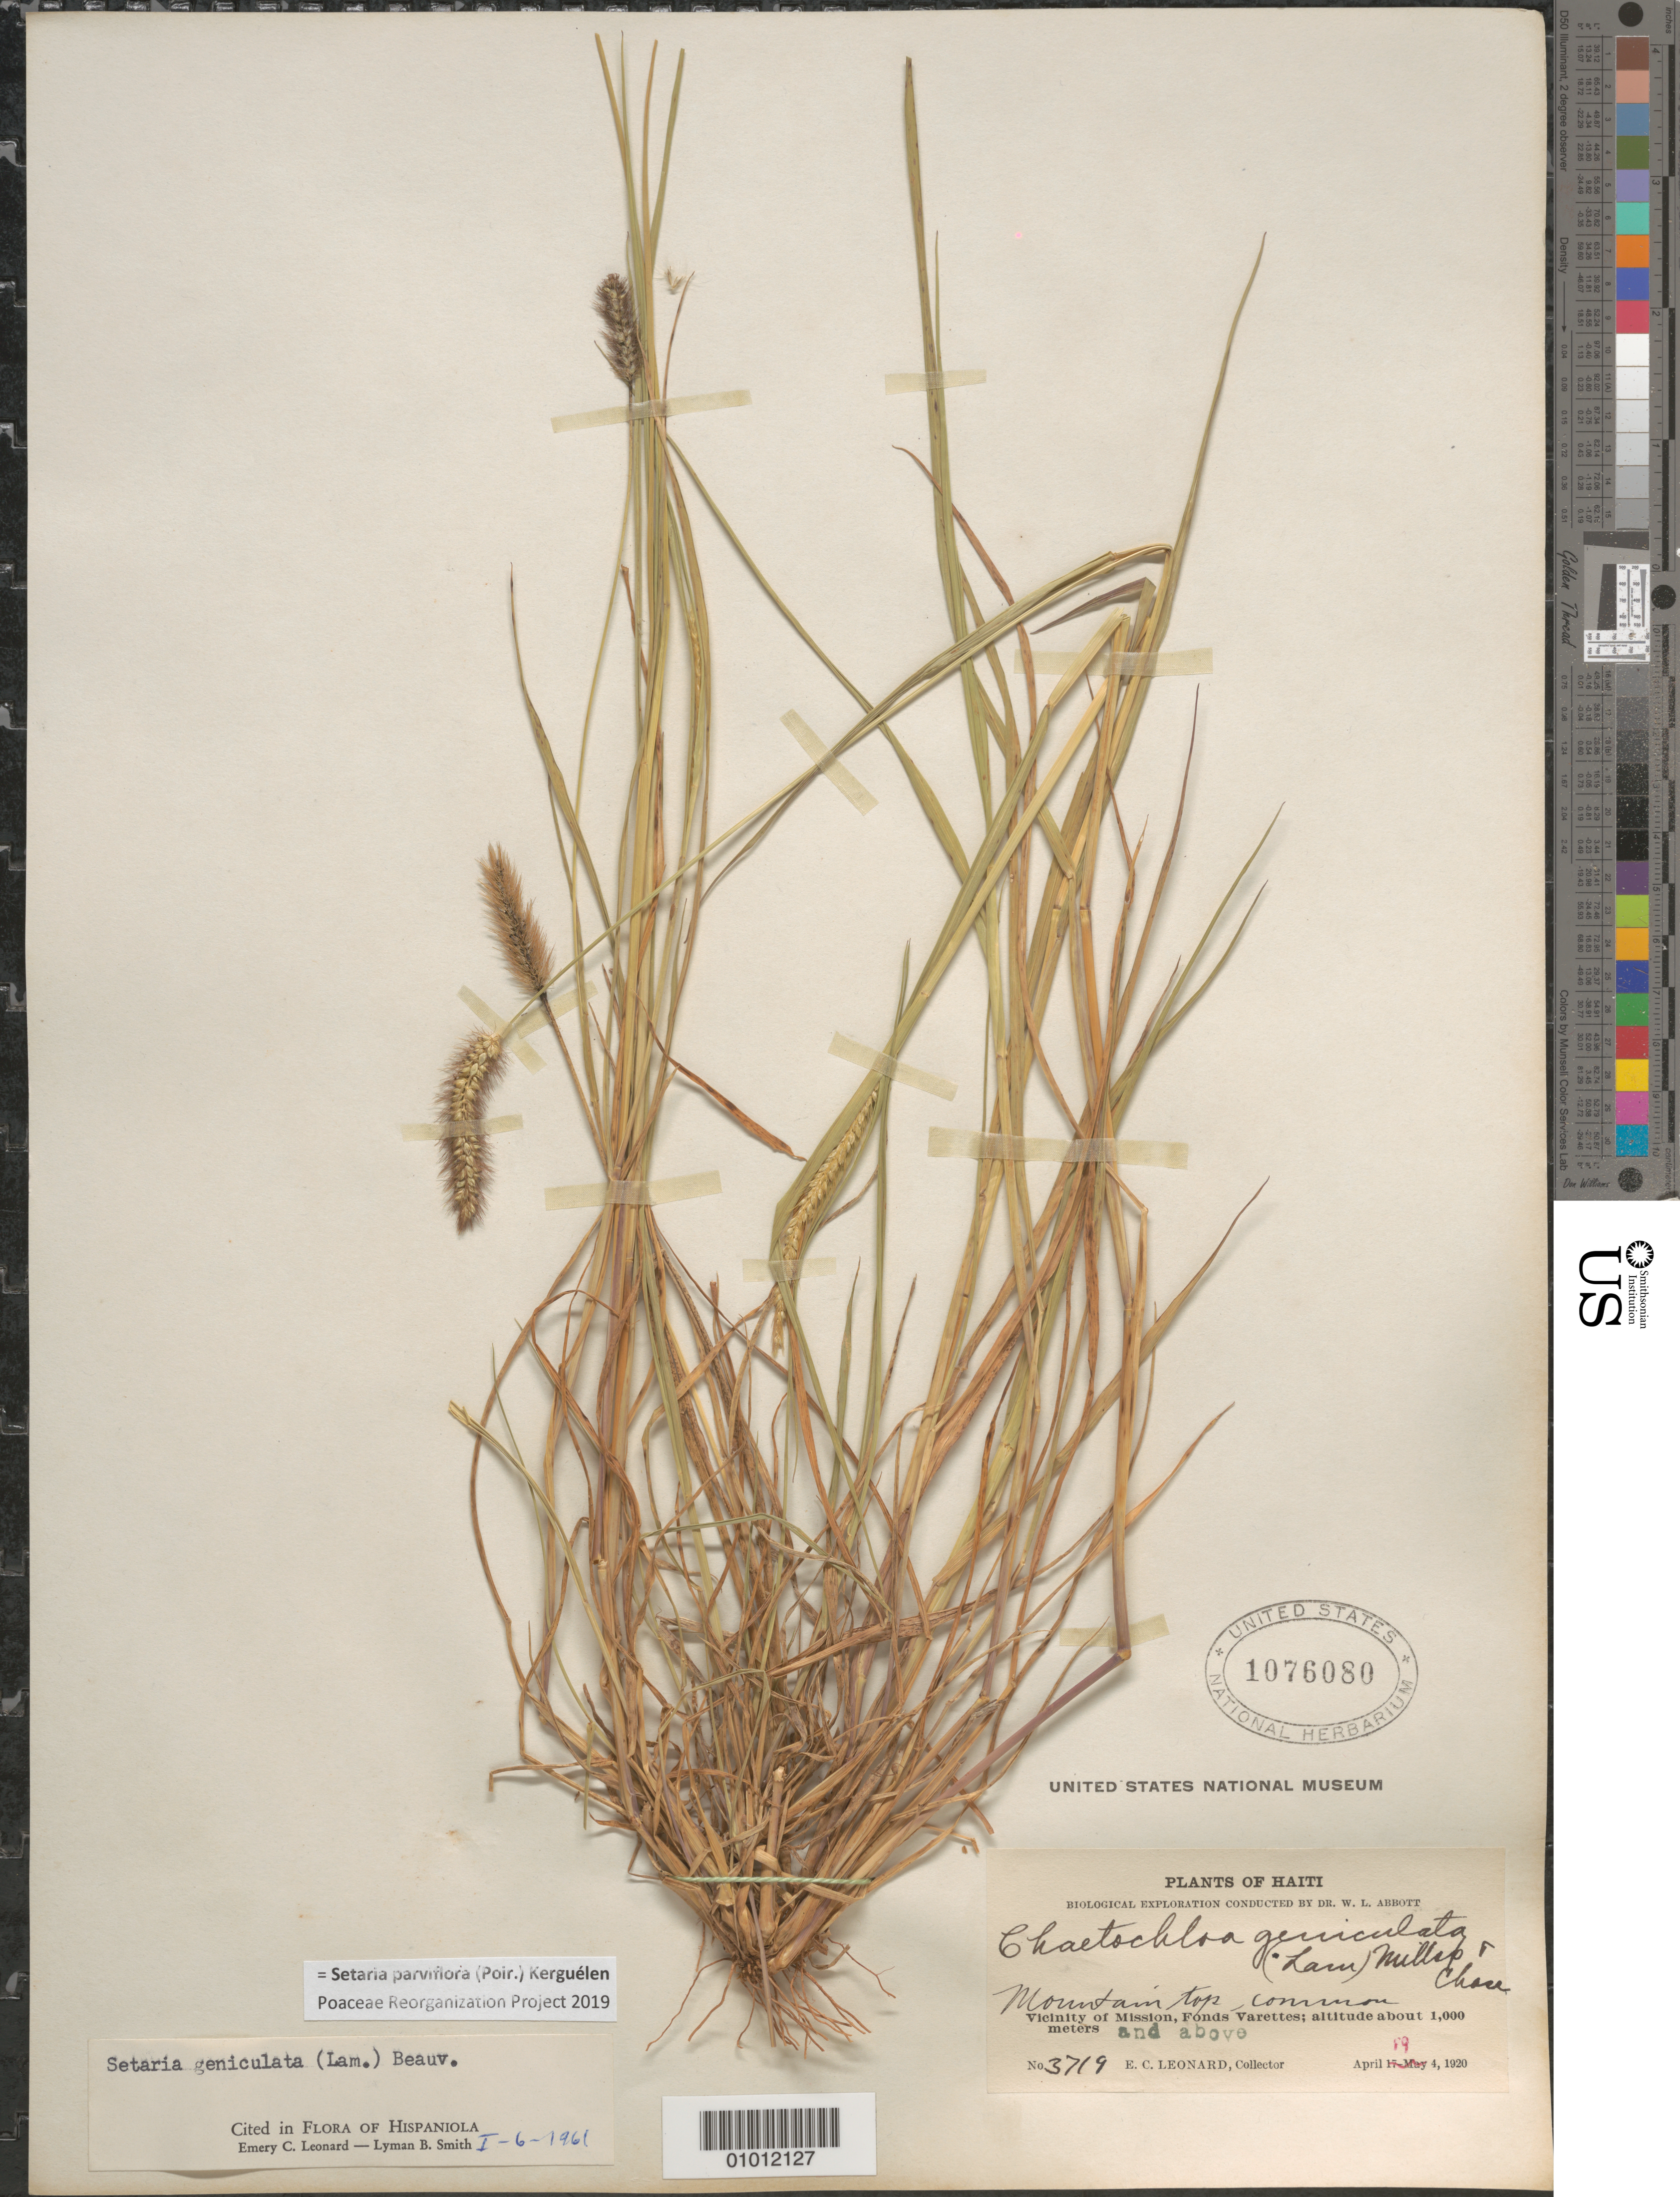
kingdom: Plantae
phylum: Tracheophyta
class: Liliopsida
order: Poales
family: Poaceae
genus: Setaria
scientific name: Setaria parviflora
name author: (Poir.) Kerguélen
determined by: Poaceae Reorganization Project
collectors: E. C. Leonard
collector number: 3719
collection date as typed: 19 Apr 1920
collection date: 1920-04-19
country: Haiti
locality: Vicinity of Mission, Fonds Varettes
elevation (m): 1000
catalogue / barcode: US 1076080